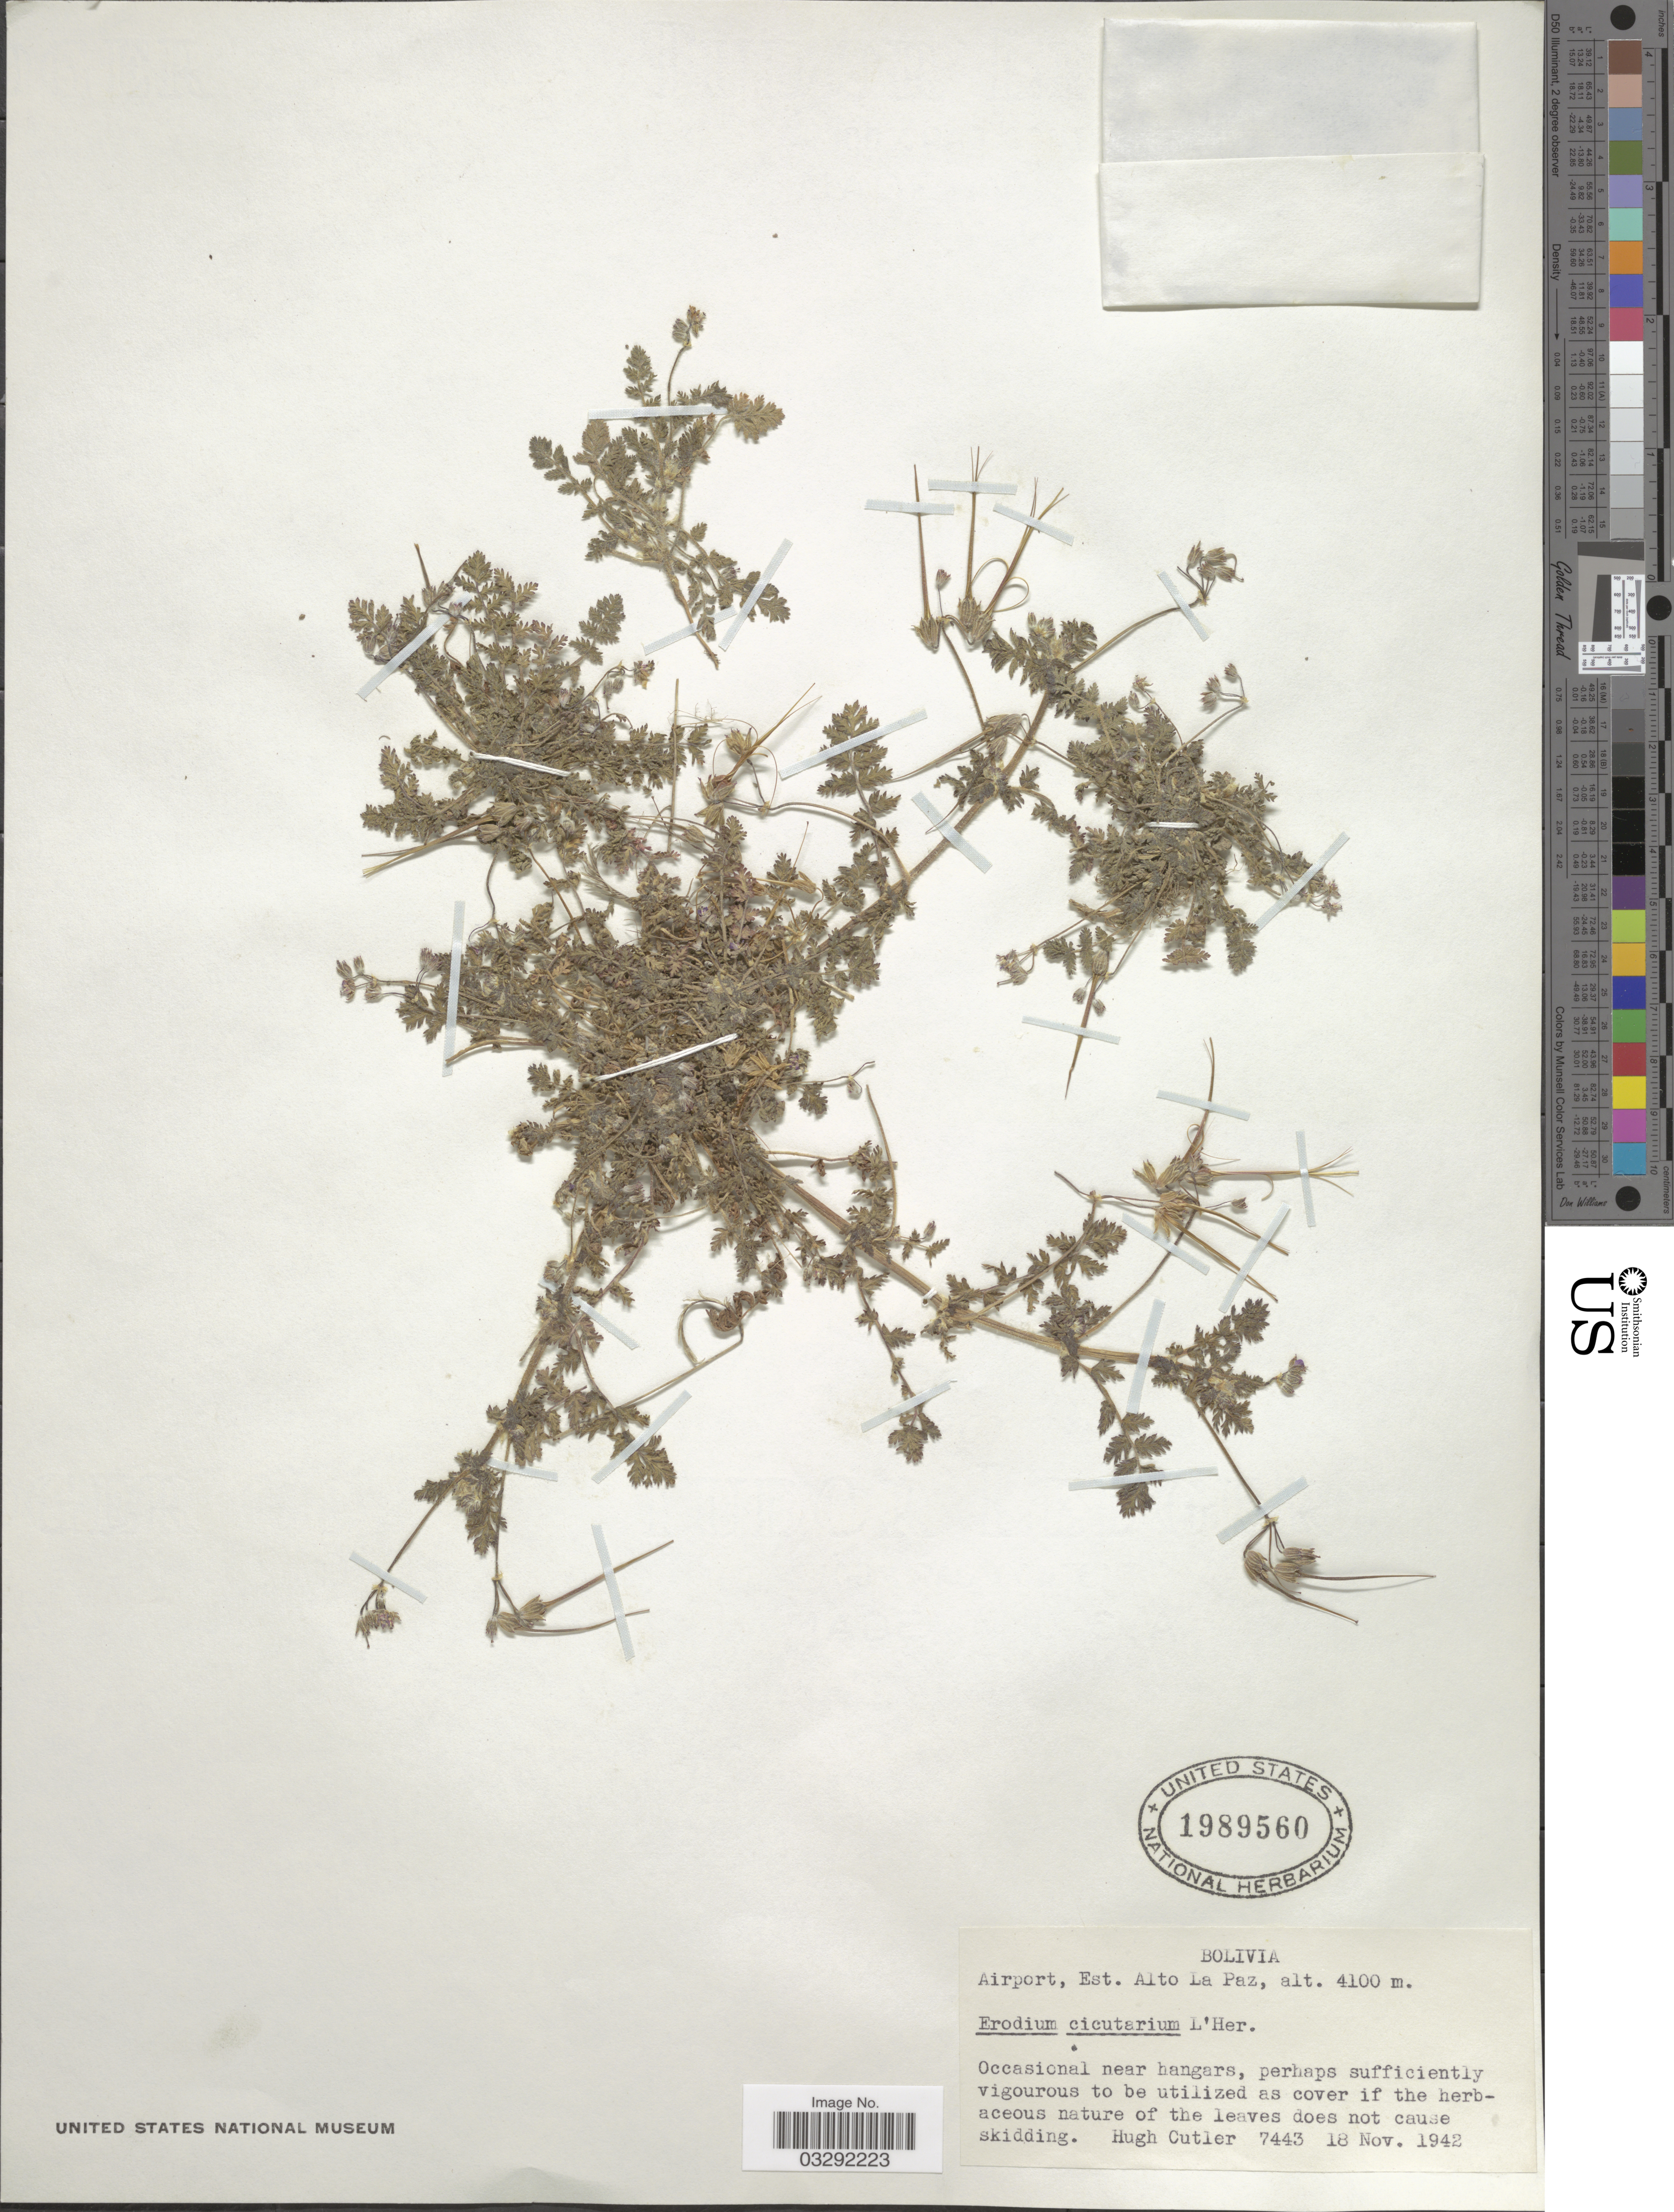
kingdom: Plantae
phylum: Tracheophyta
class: Magnoliopsida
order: Geraniales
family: Geraniaceae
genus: Erodium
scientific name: Erodium cicutarium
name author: (L.) L'Hér.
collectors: H. C. Cutler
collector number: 7443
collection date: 1942-11-18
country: Bolivia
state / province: La Paz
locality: Airport, Est. Alto La Paz.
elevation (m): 4100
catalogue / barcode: US 1989560